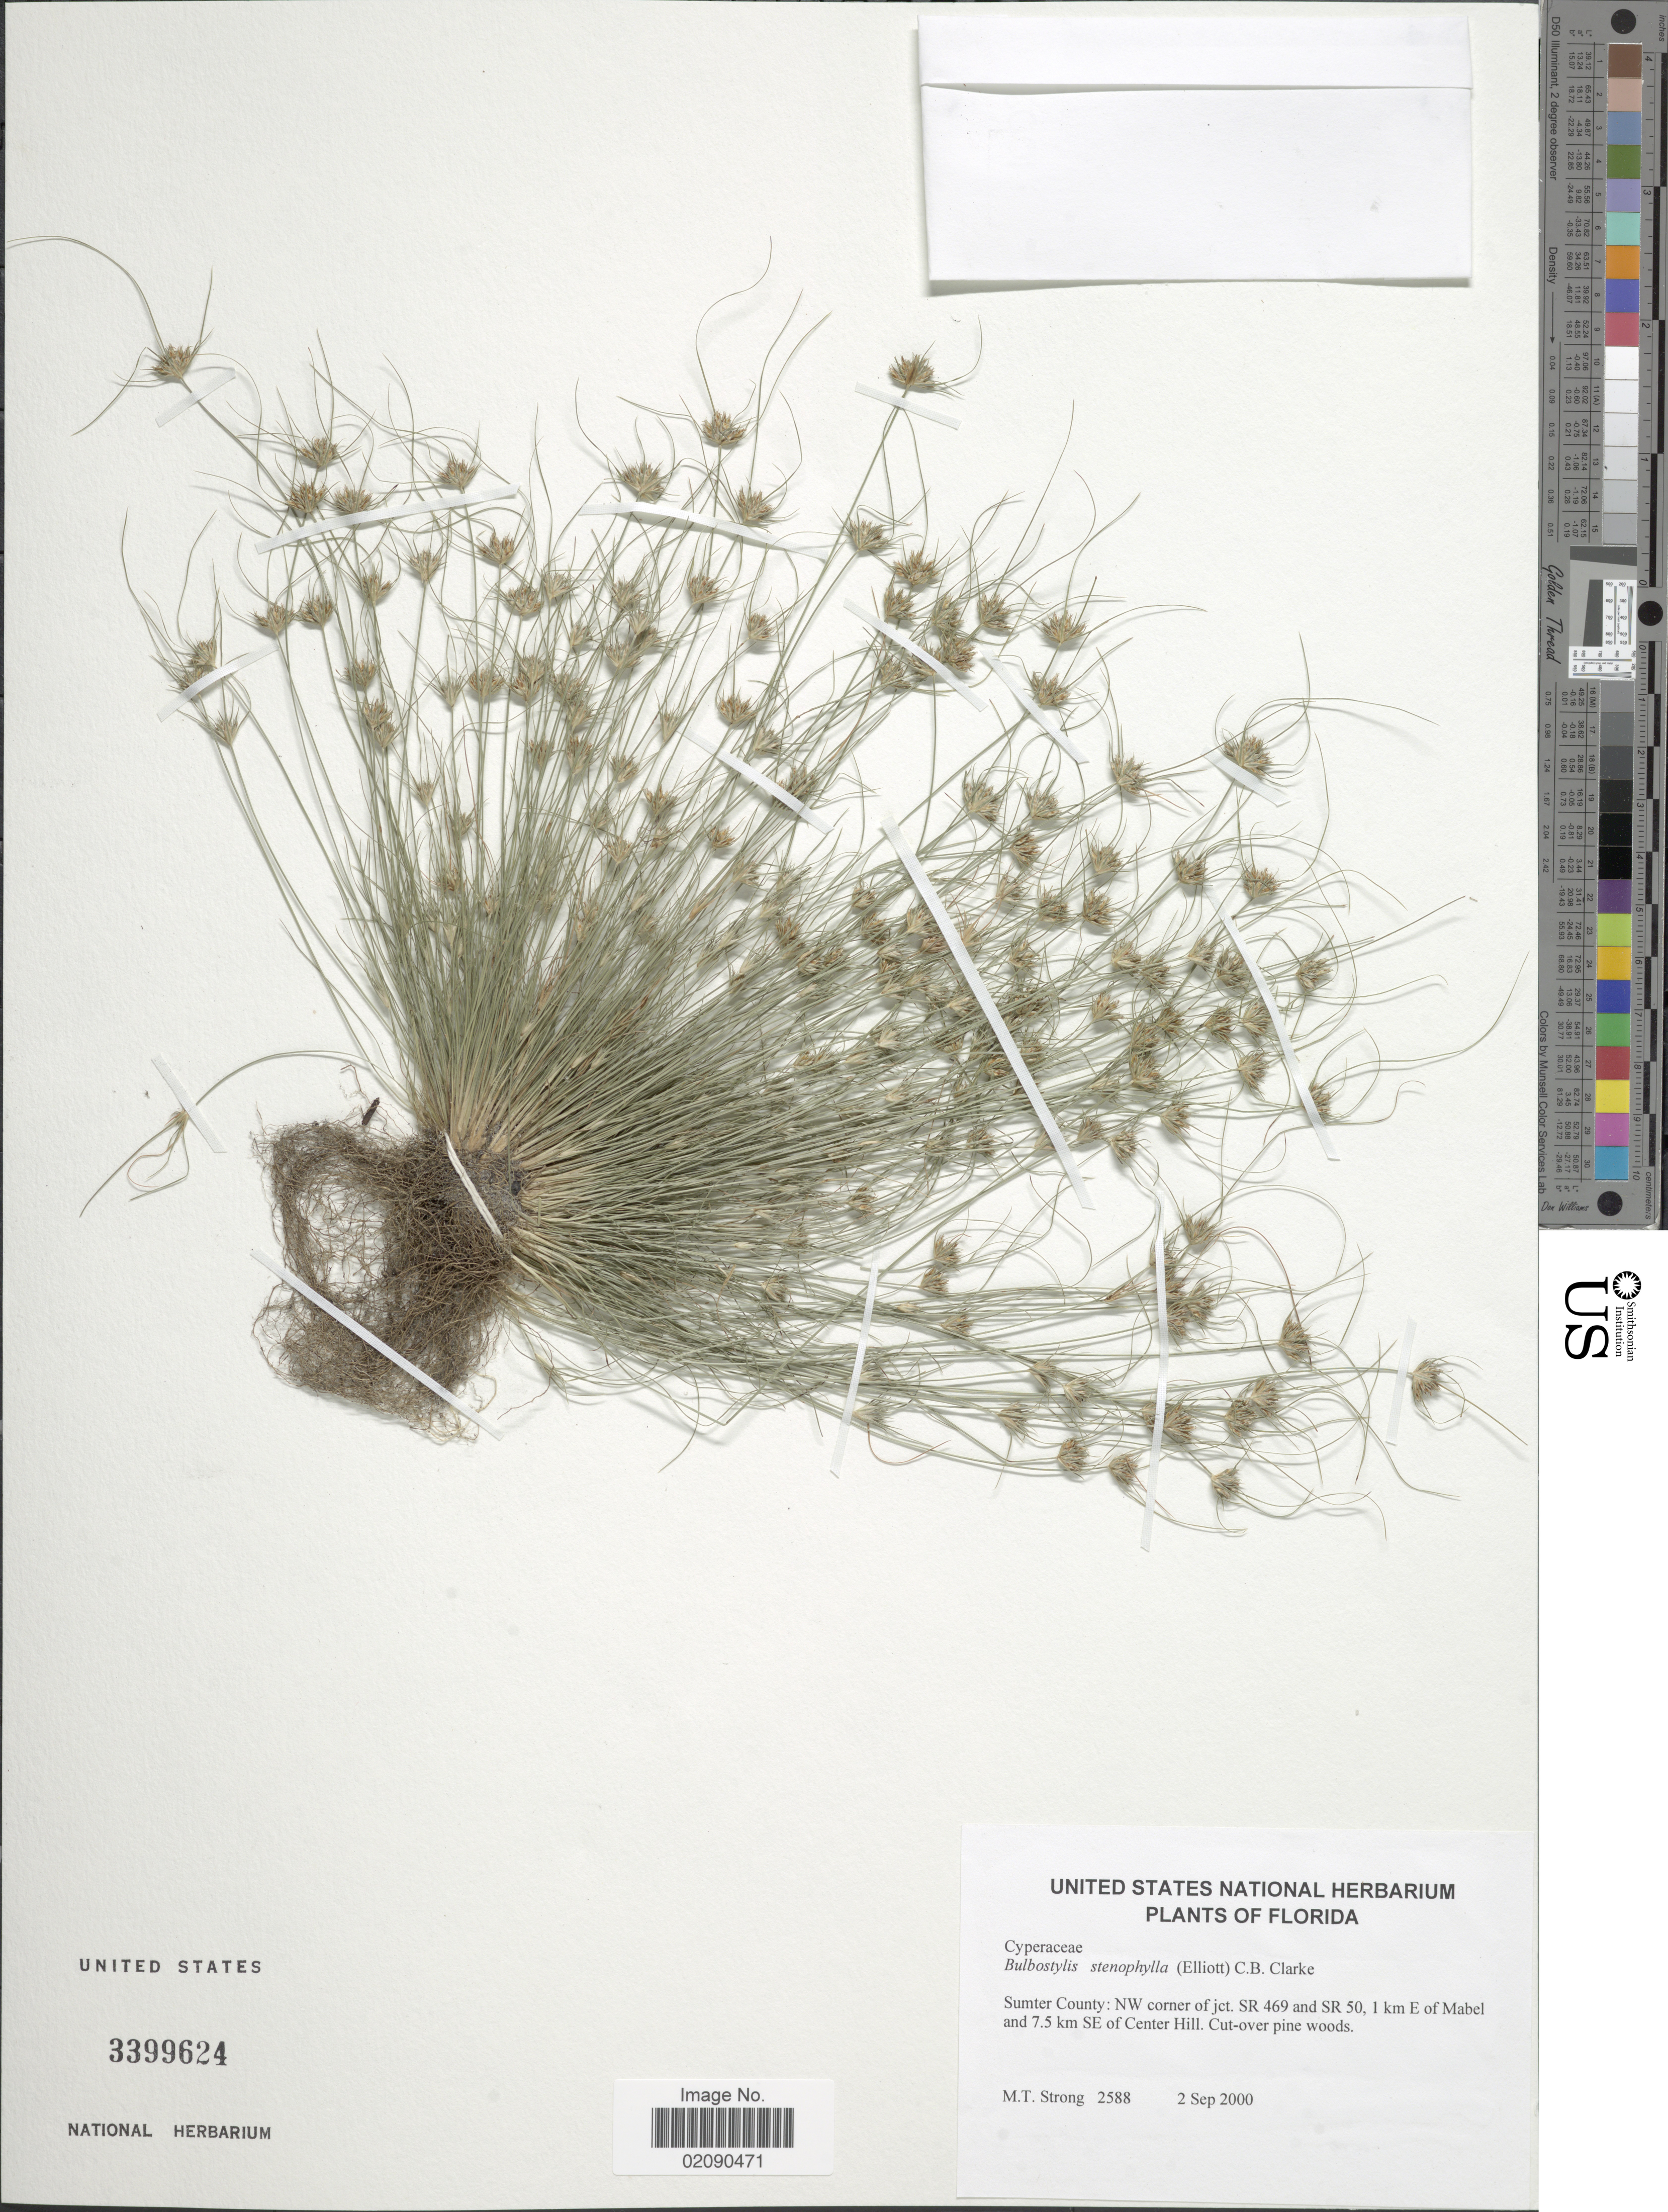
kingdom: Plantae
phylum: Tracheophyta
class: Liliopsida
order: Poales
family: Cyperaceae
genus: Bulbostylis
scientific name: Bulbostylis stenophylla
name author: (Elliott) C.B. Clarke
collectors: M. T. Strong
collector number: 2588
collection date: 2000-09-02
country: United States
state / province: Florida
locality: Sumter County: NW corner of jct Sr 469 and Sr 50, 1 km E of Mabel and 7.5 km SE of Center Hill. Cut-over pine woods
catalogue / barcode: US 3399624